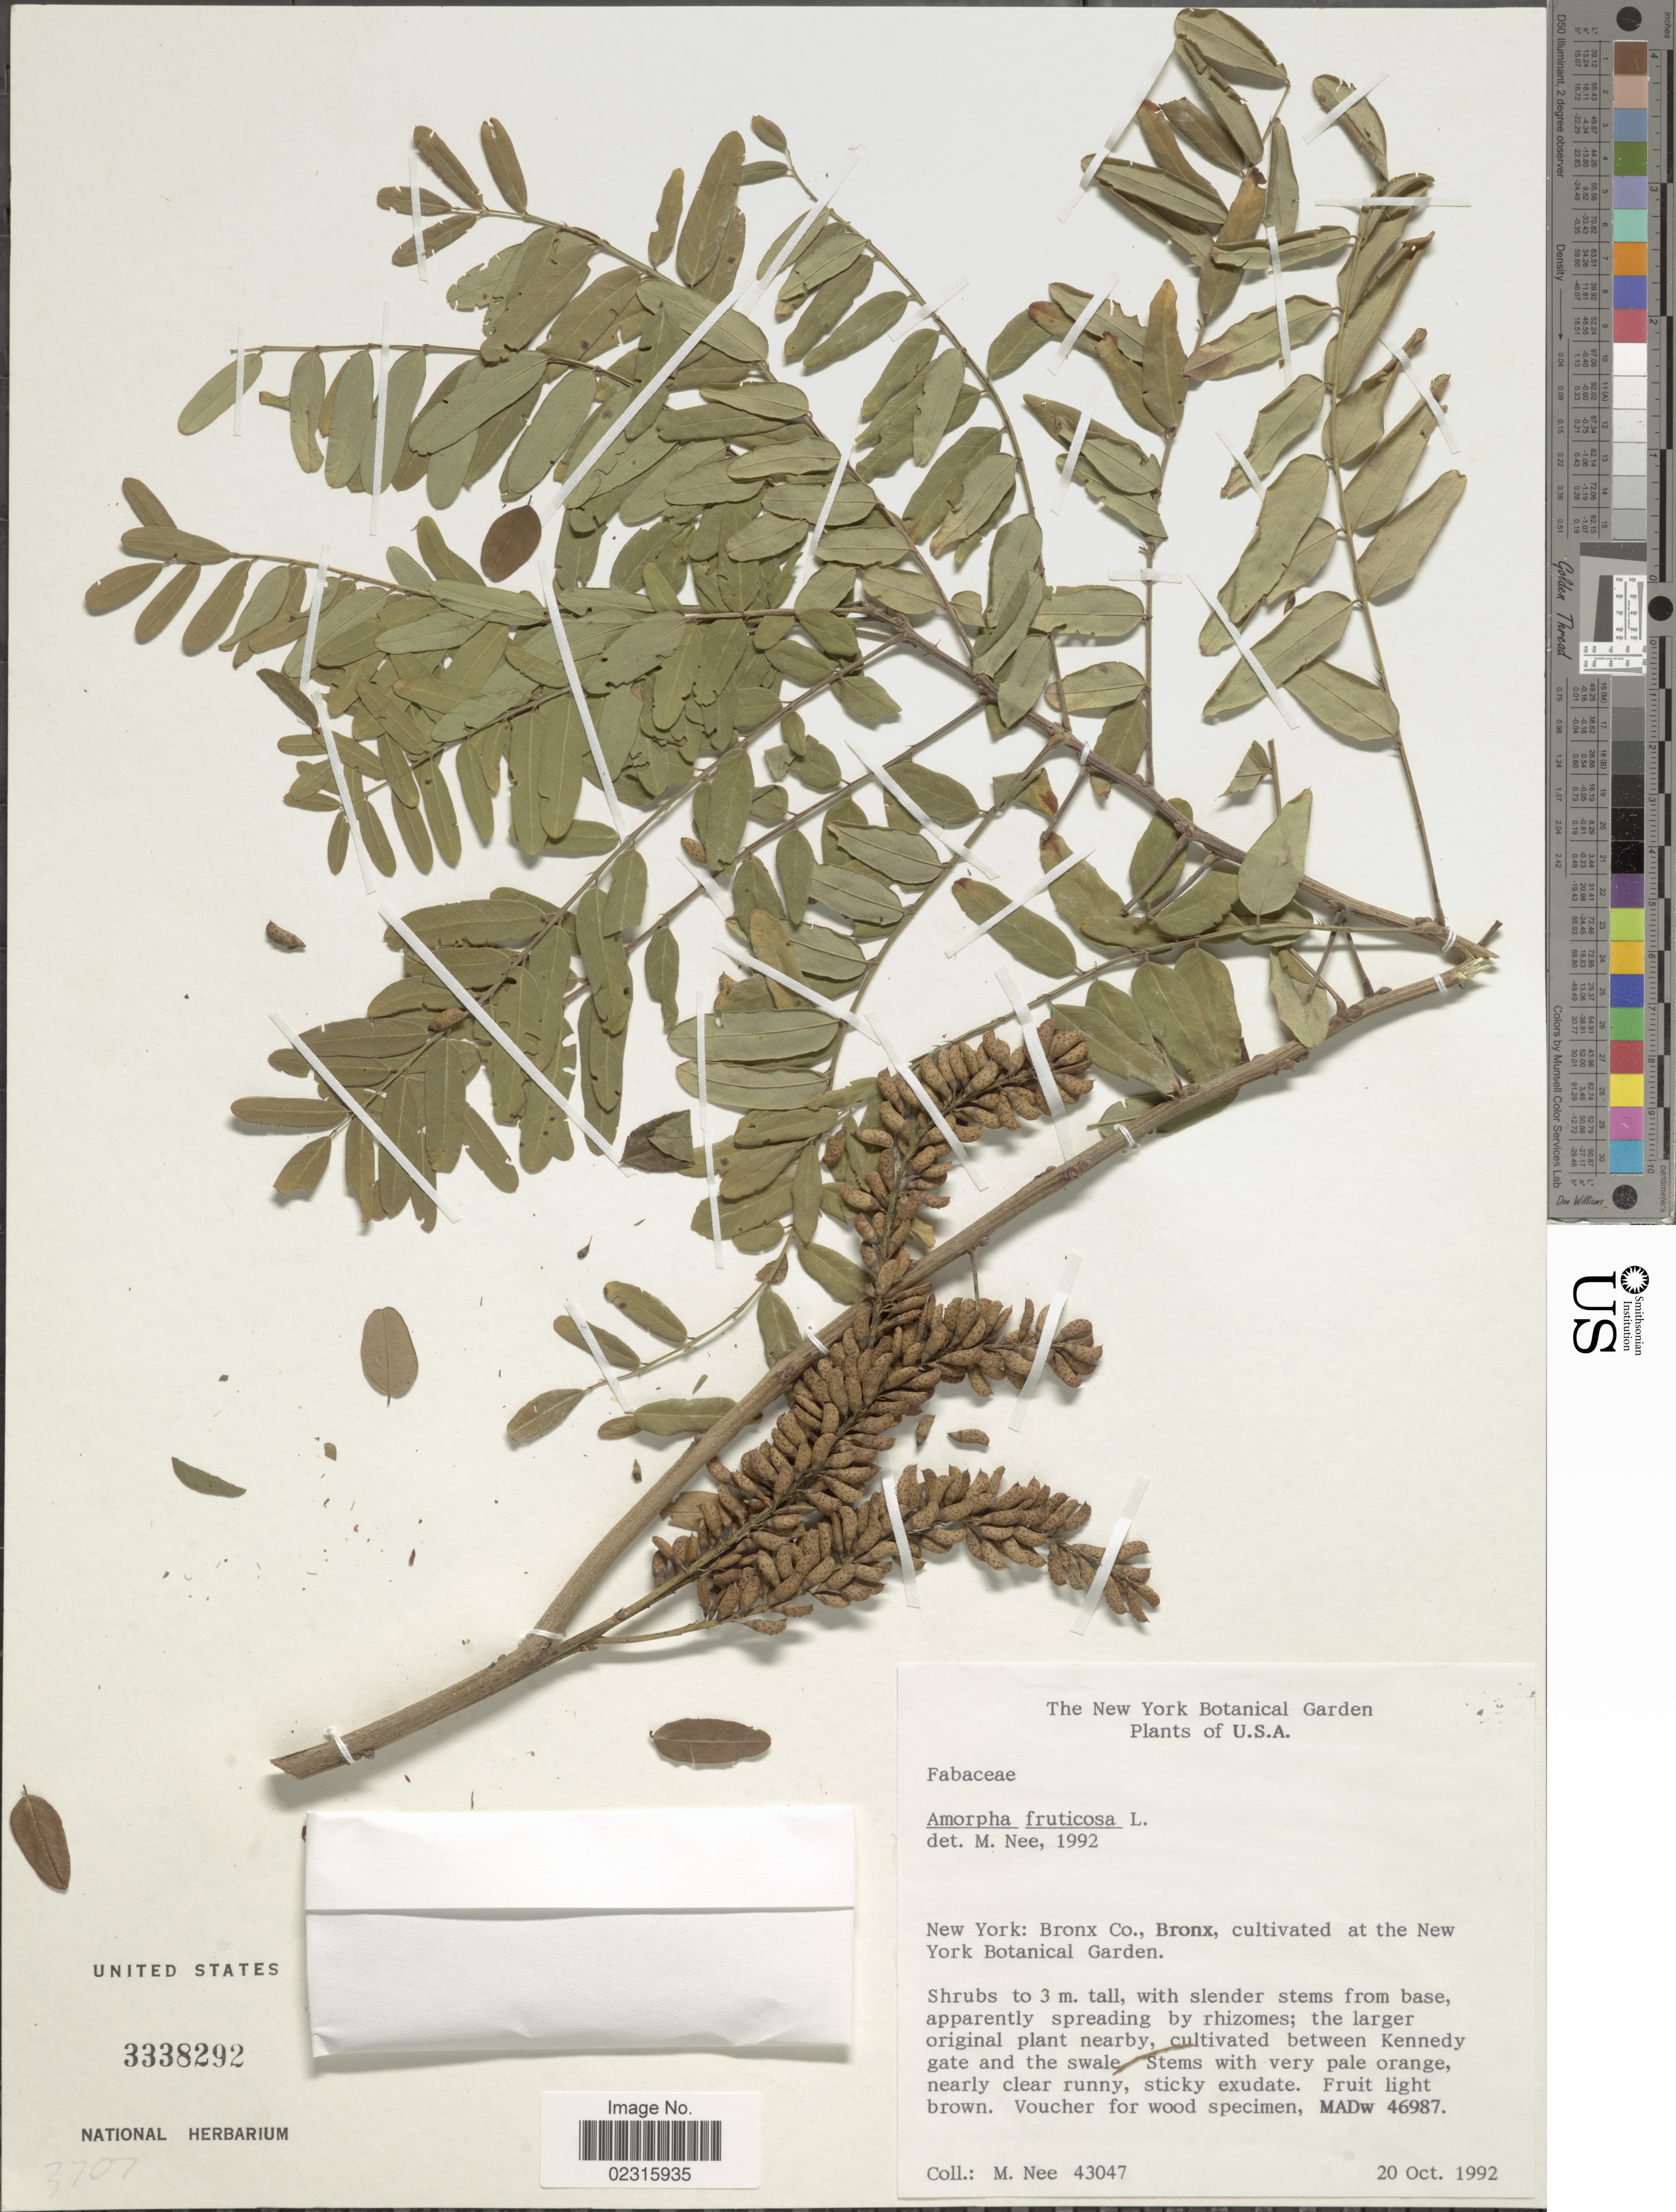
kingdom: Plantae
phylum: Tracheophyta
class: Magnoliopsida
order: Fabales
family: Fabaceae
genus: Amorpha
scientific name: Amorpha fruticosa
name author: L.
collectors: M. Nee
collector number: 43047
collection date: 1992-10-20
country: United States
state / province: New York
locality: Bronx Co., Bronx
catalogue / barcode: US 3338292